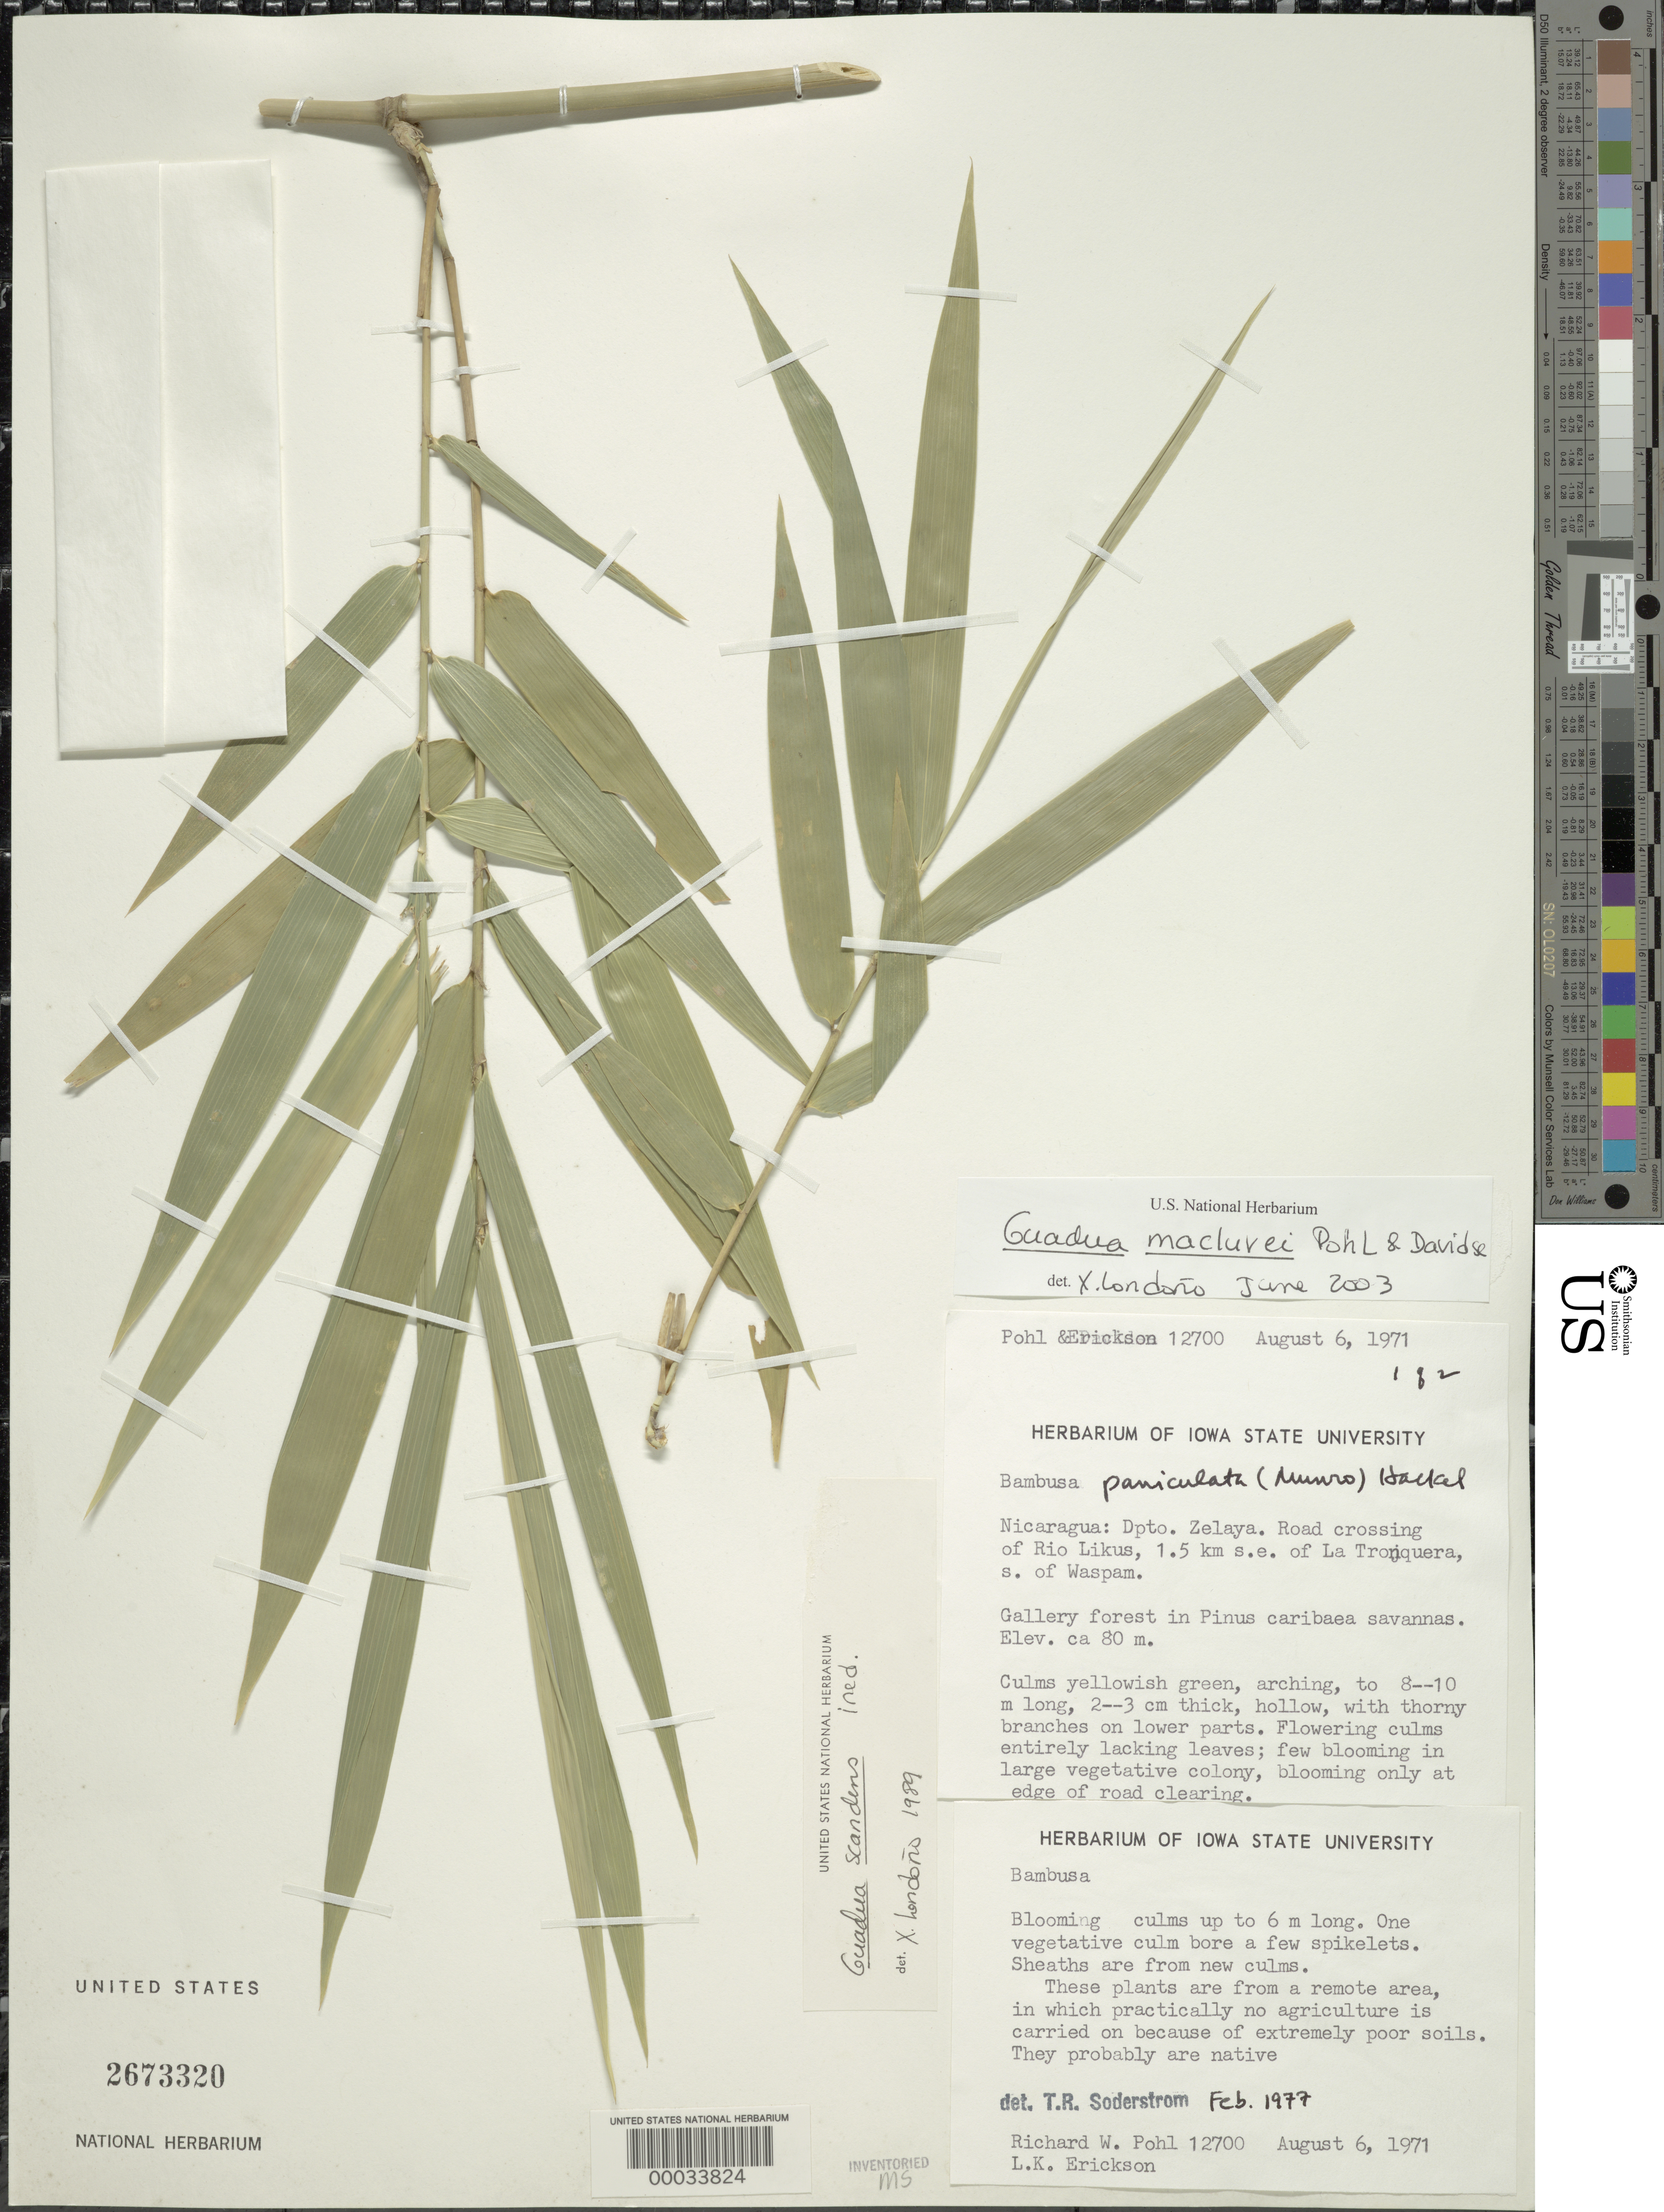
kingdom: Plantae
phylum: Tracheophyta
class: Liliopsida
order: Poales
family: Poaceae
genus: Guadua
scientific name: Guadua macclurei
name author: R.W. Pohl & Davidse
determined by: Londoño, X., (TULV), Jardin Botanico "Juan Maria Cespedes"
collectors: R. W. Pohl & L. Erickson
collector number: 12700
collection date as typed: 06 Aug 1971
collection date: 1971-08-06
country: Nicaragua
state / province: Atlántico Norte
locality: Road crossing of Rio Likus, 1.5 km SE of La Tronquera, S of Waspan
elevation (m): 80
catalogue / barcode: US 2673320